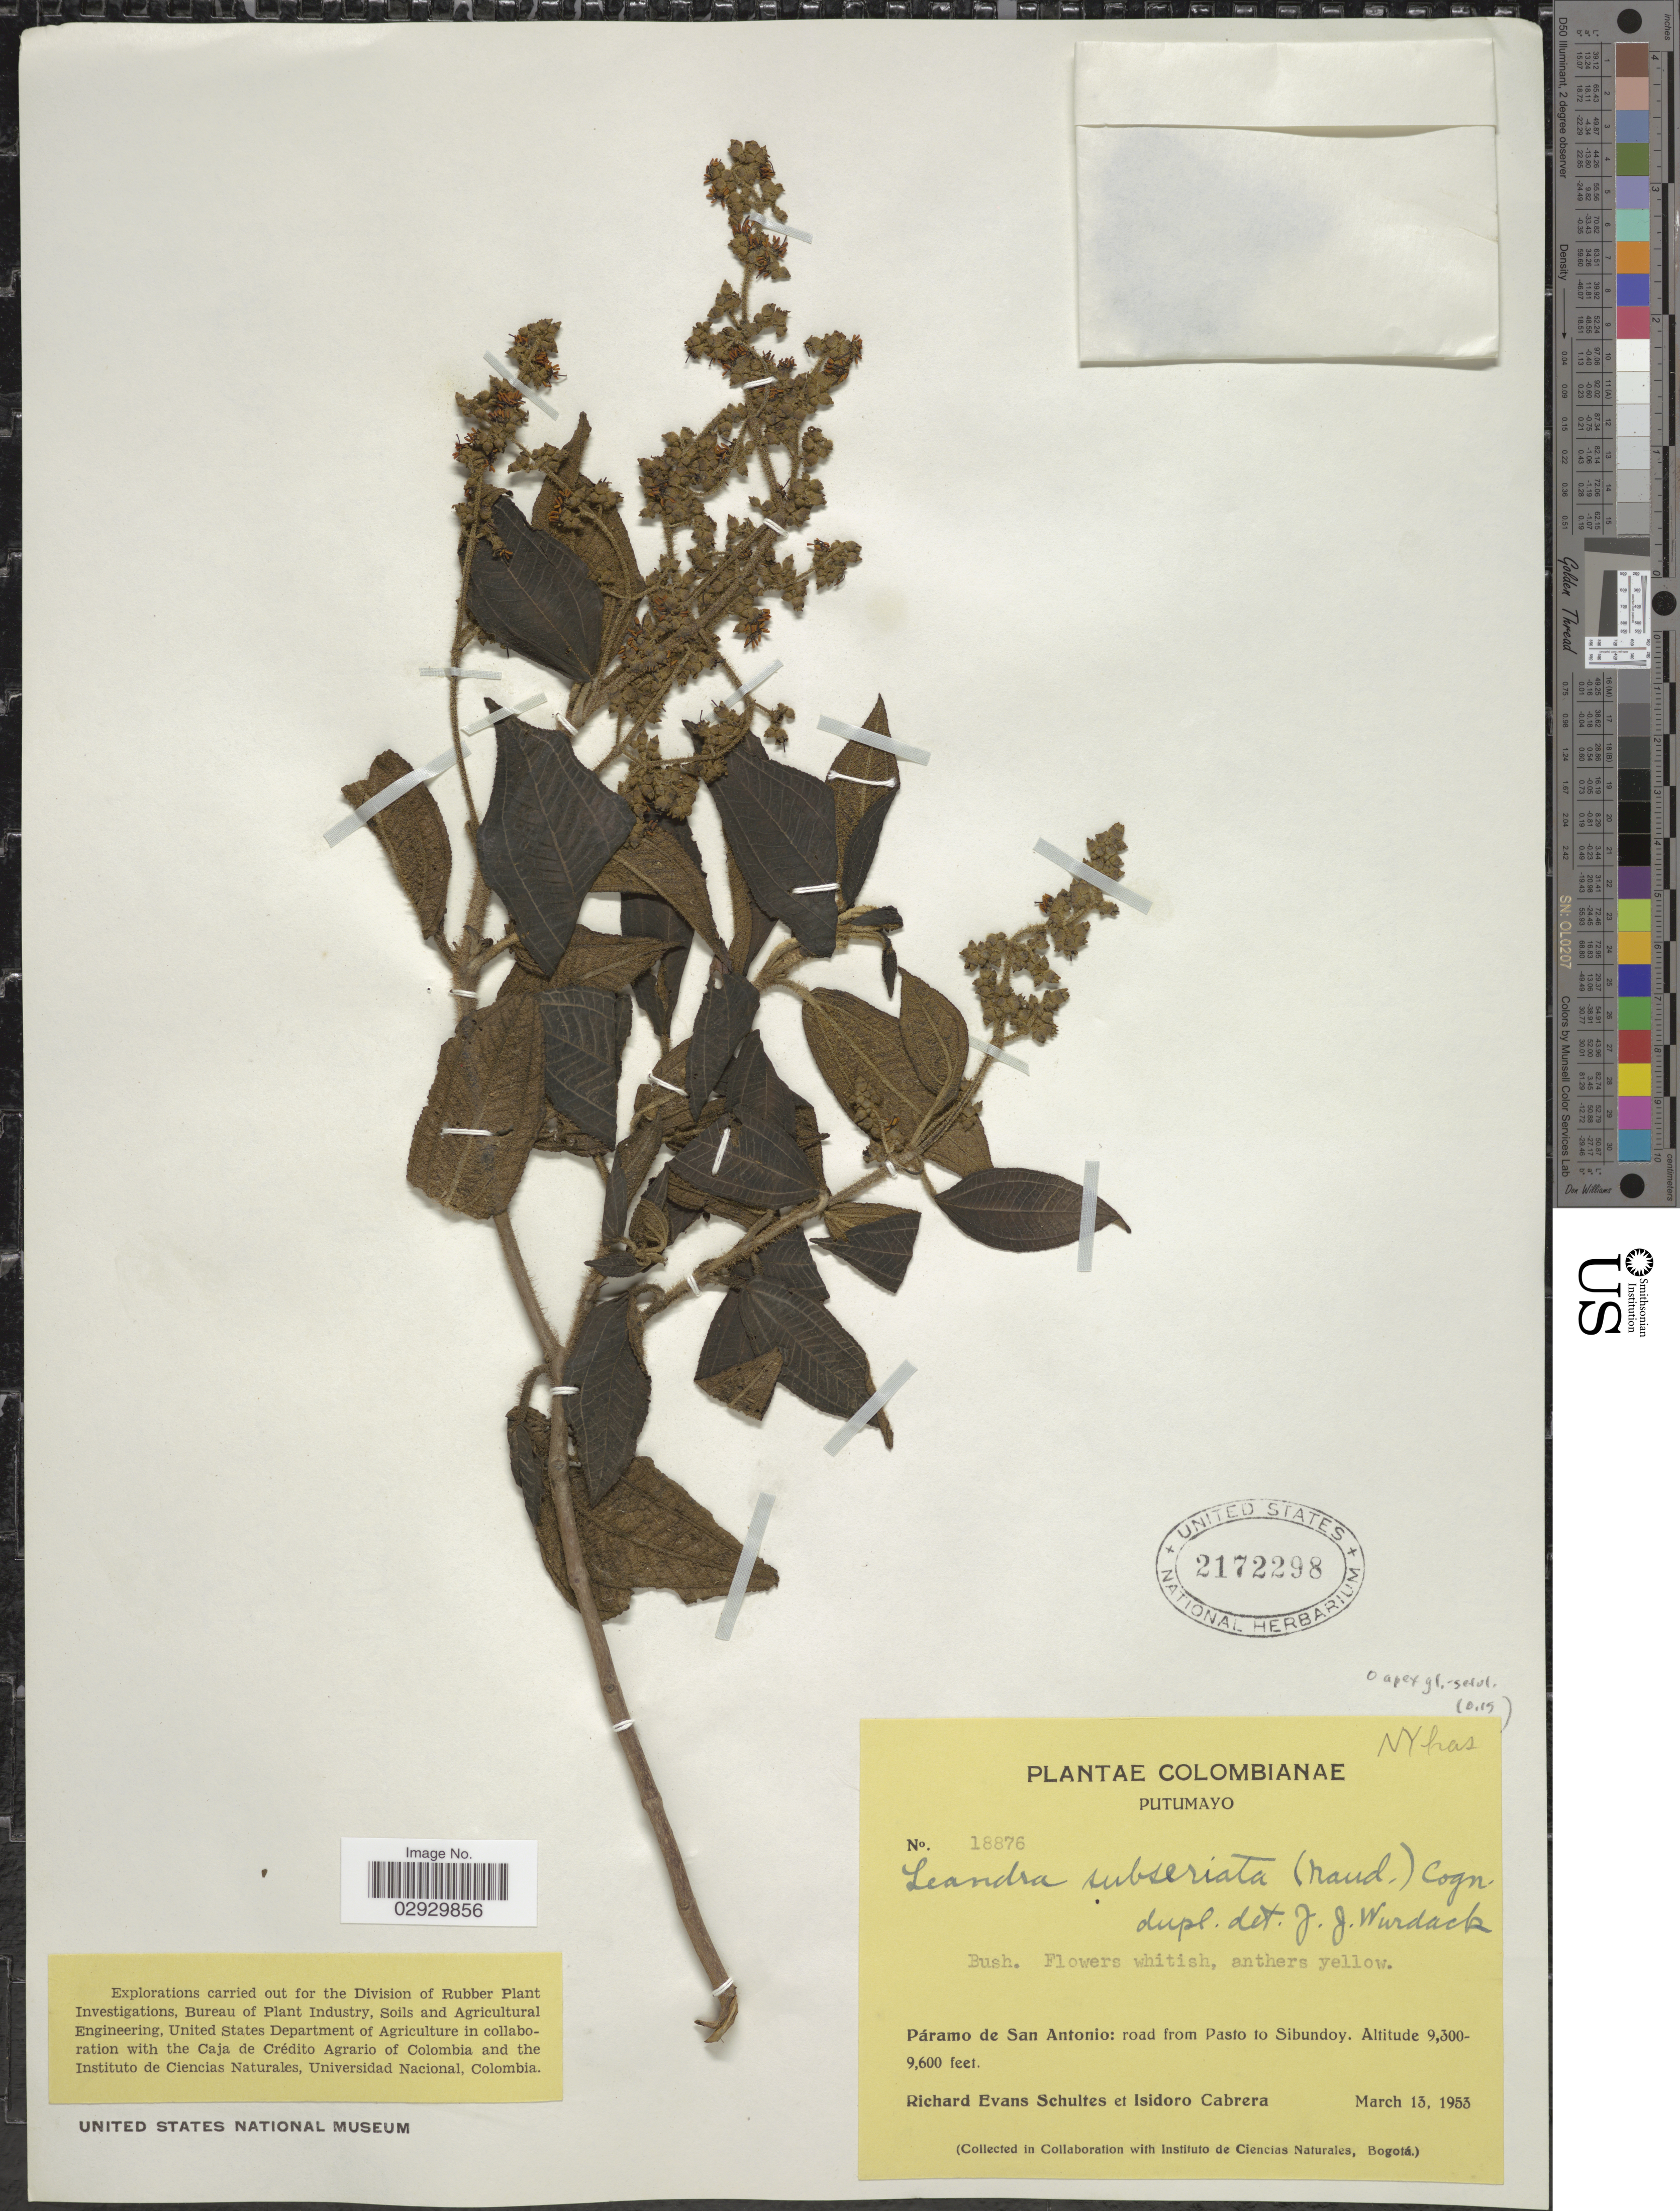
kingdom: Plantae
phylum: Tracheophyta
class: Magnoliopsida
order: Myrtales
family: Melastomataceae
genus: Leandra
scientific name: Leandra melanodesma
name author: (Naudin) Cogn.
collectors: R. E. Schultes & I. Cabrera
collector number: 18876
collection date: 1953-03-13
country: Colombia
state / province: Putumayo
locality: Páramo de San Antionio: road from Pasto to Sibundoy.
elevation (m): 2835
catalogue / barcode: US 2172298